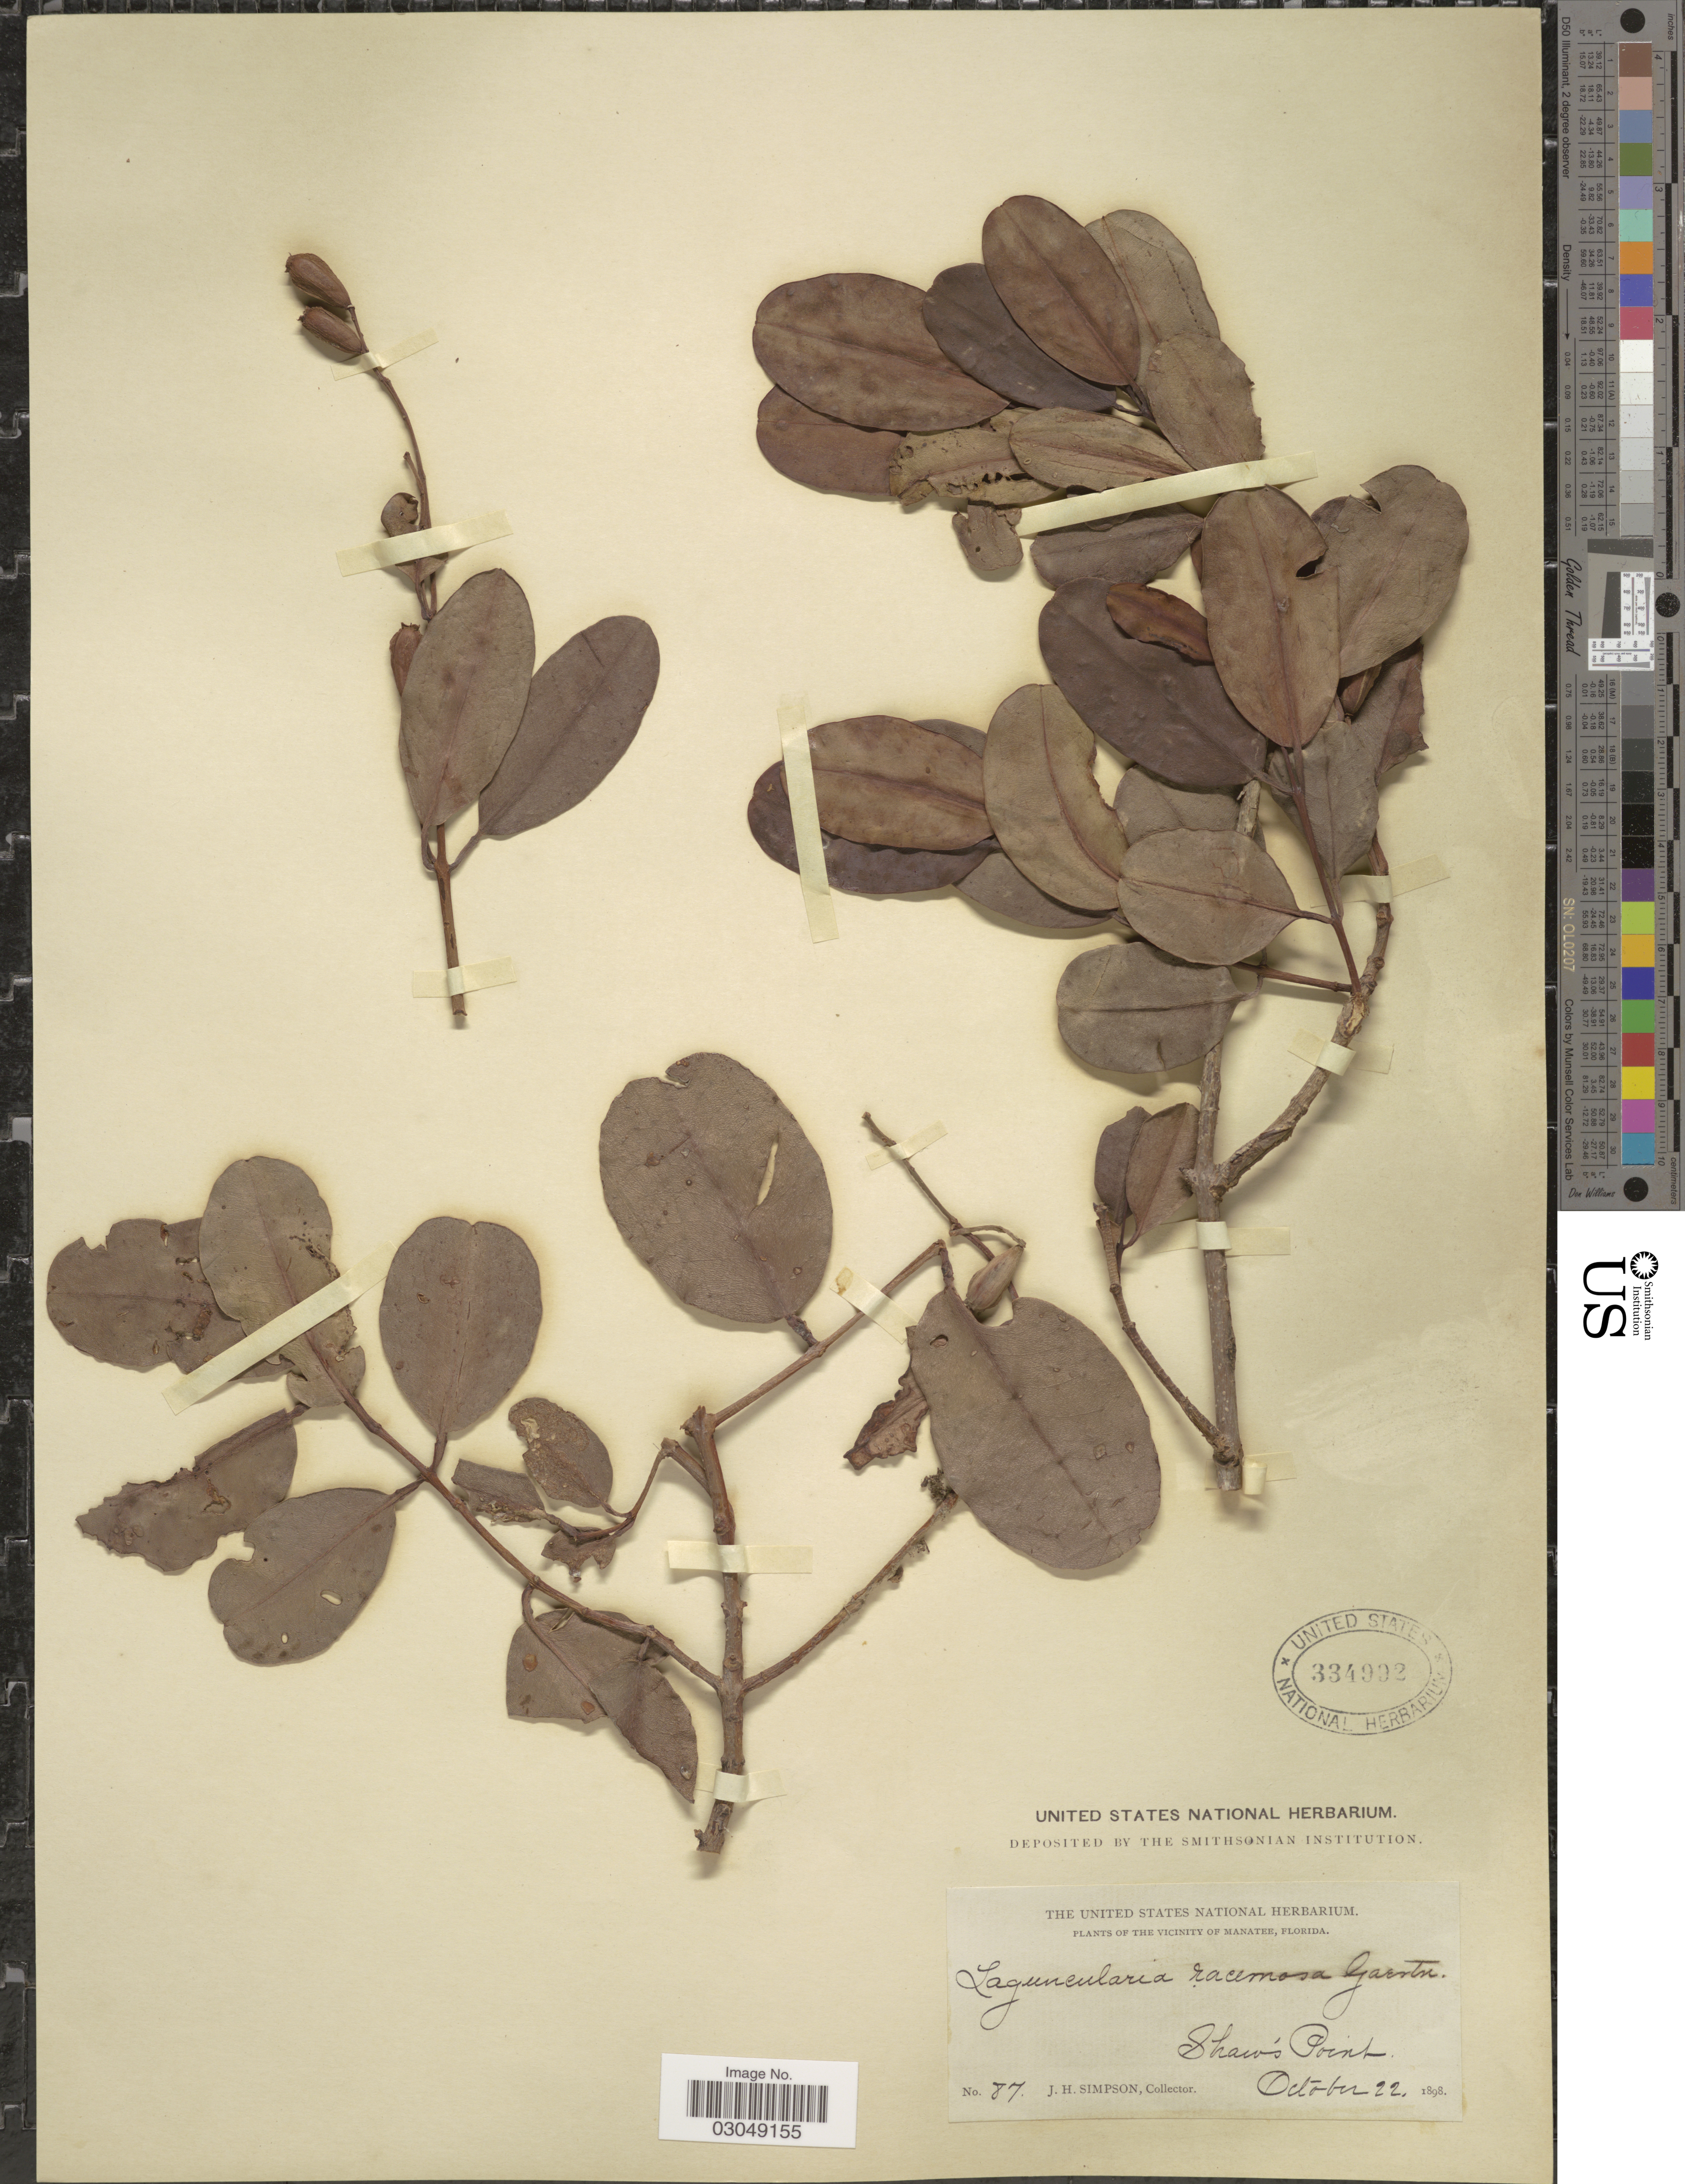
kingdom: Plantae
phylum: Tracheophyta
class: Magnoliopsida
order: Myrtales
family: Combretaceae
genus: Laguncularia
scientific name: Laguncularia racemosa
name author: (L.) C.F. Gaertn.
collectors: J. H. Simpson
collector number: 87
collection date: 1898-10-22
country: United States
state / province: Florida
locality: The vicinity of Manatee. Shaw's Point.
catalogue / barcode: US 334992